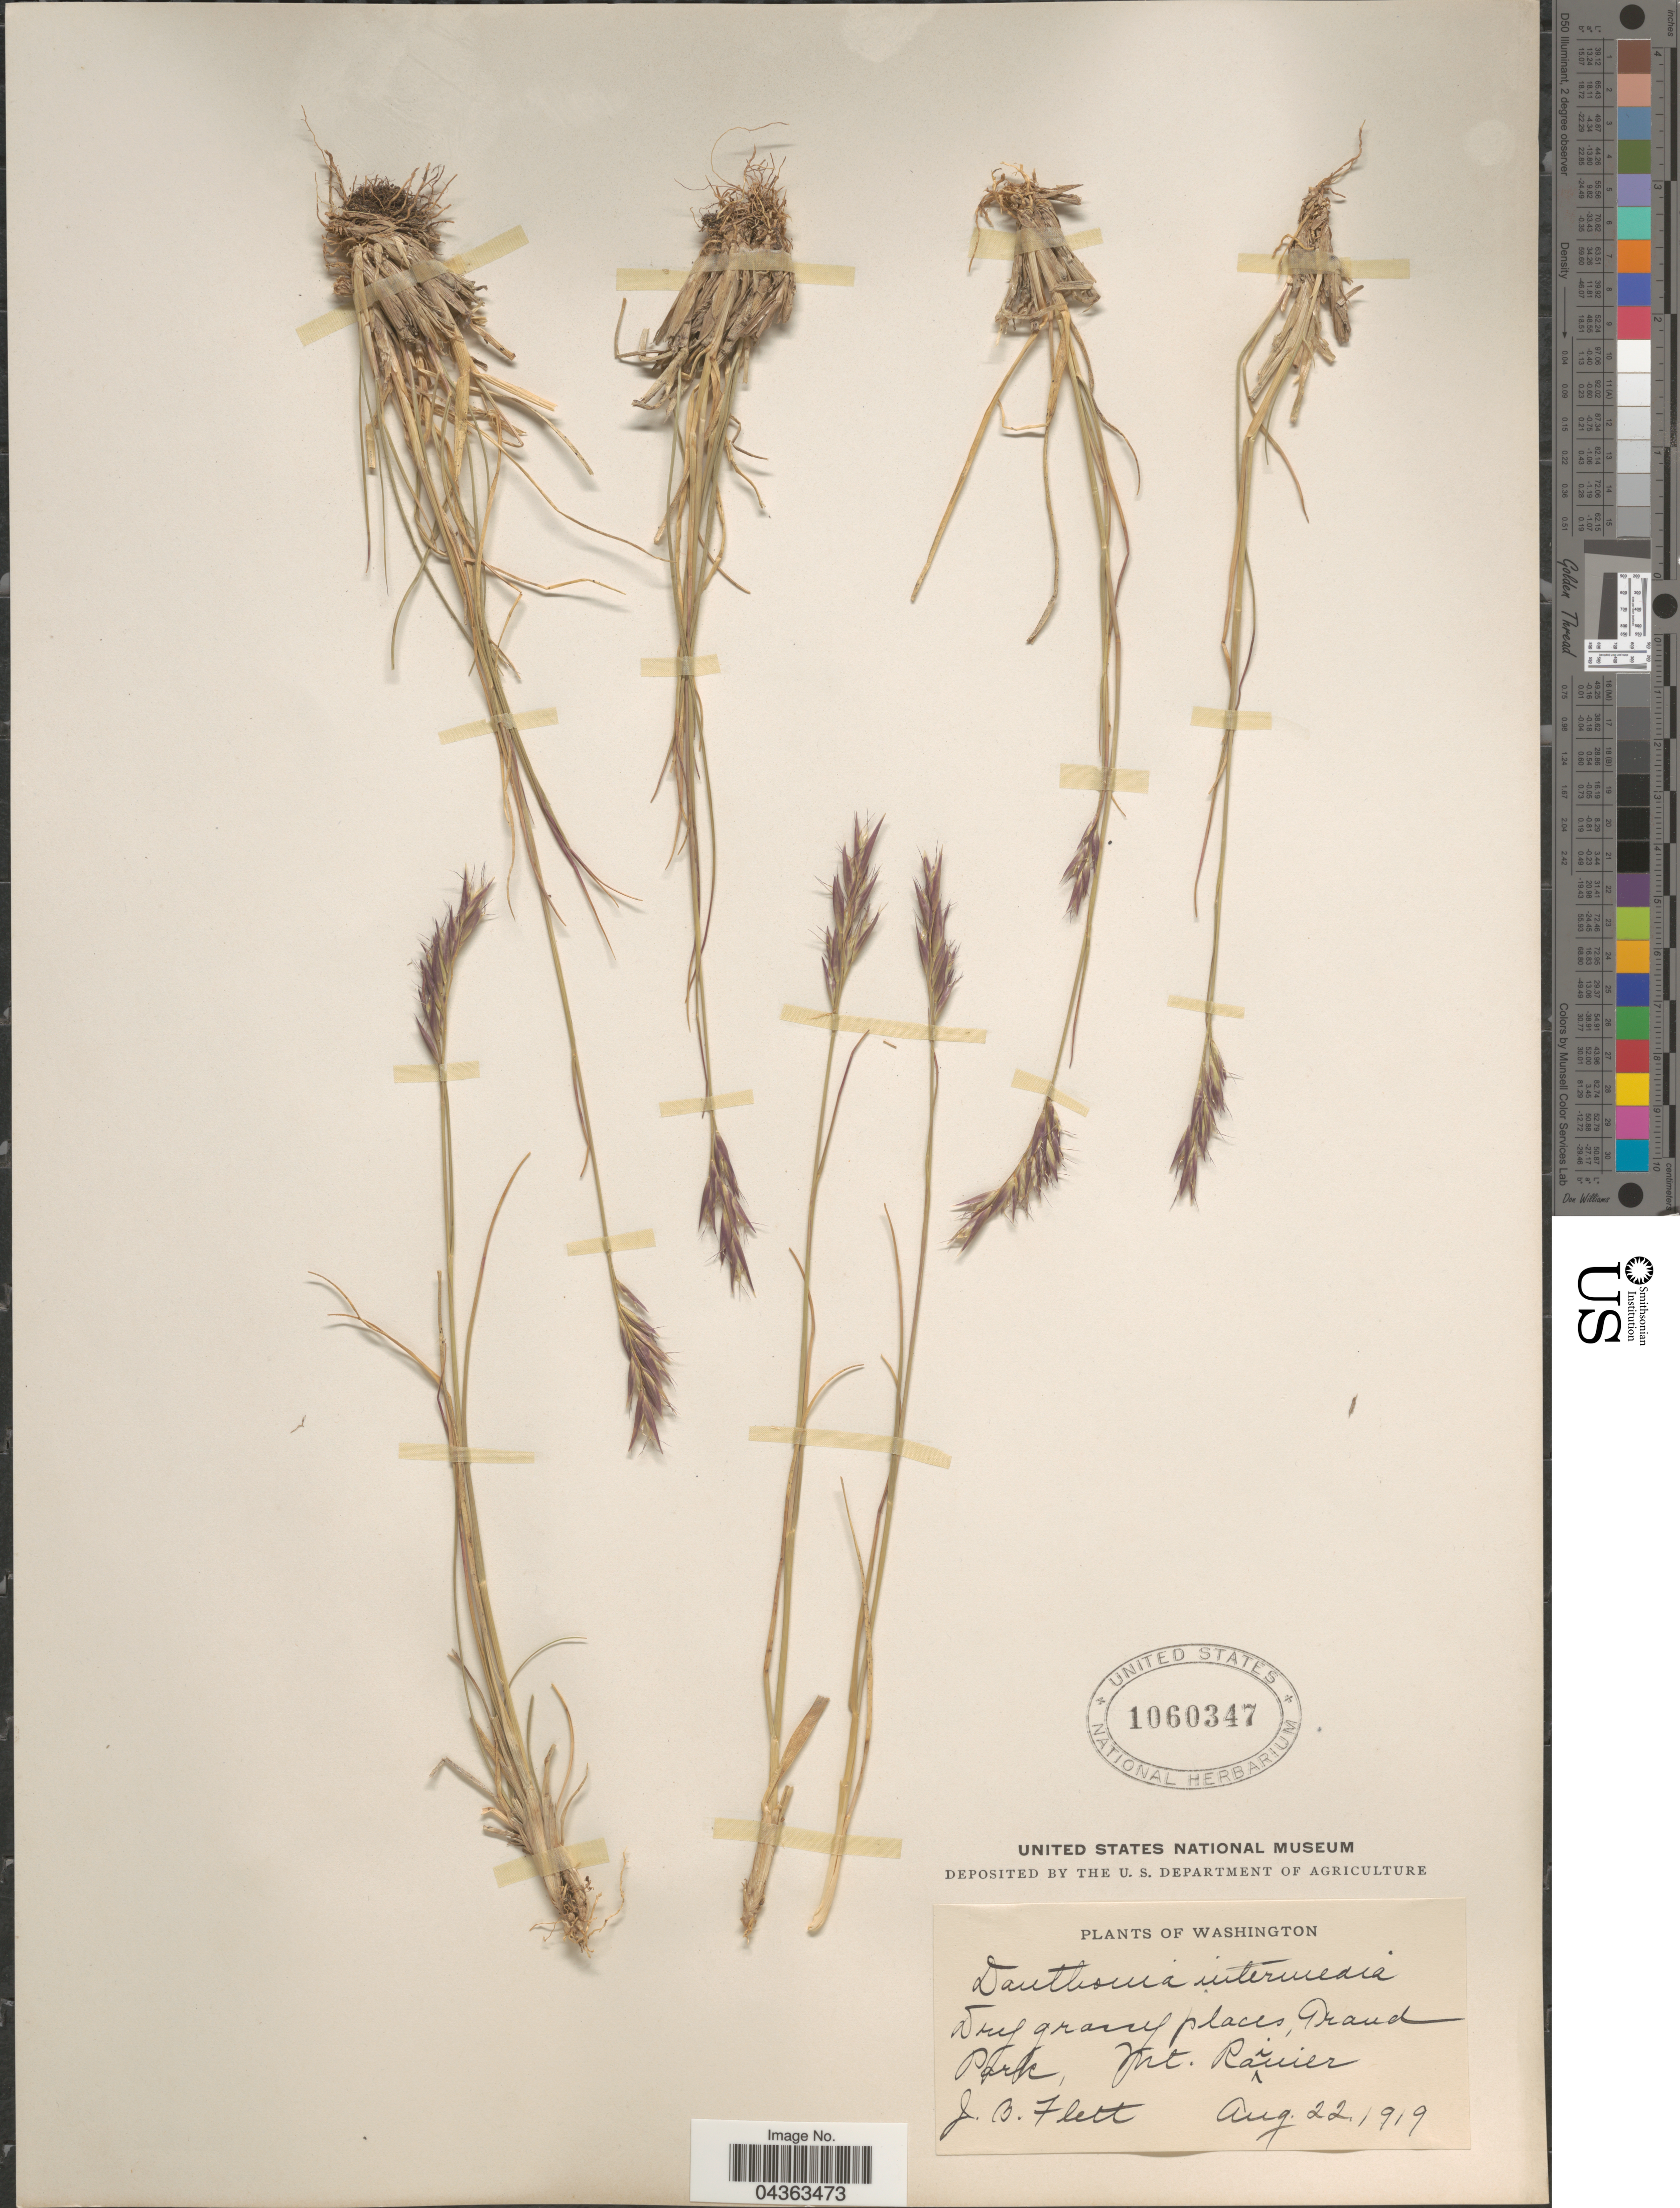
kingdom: Plantae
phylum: Tracheophyta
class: Liliopsida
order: Poales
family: Poaceae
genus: Danthonia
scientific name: Danthonia intermedia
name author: Vasey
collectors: J. Flett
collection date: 1919-08-22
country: United States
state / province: Washington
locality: Dry grassy places, Grand Park, Mt. Rainier.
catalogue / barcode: US 1060347